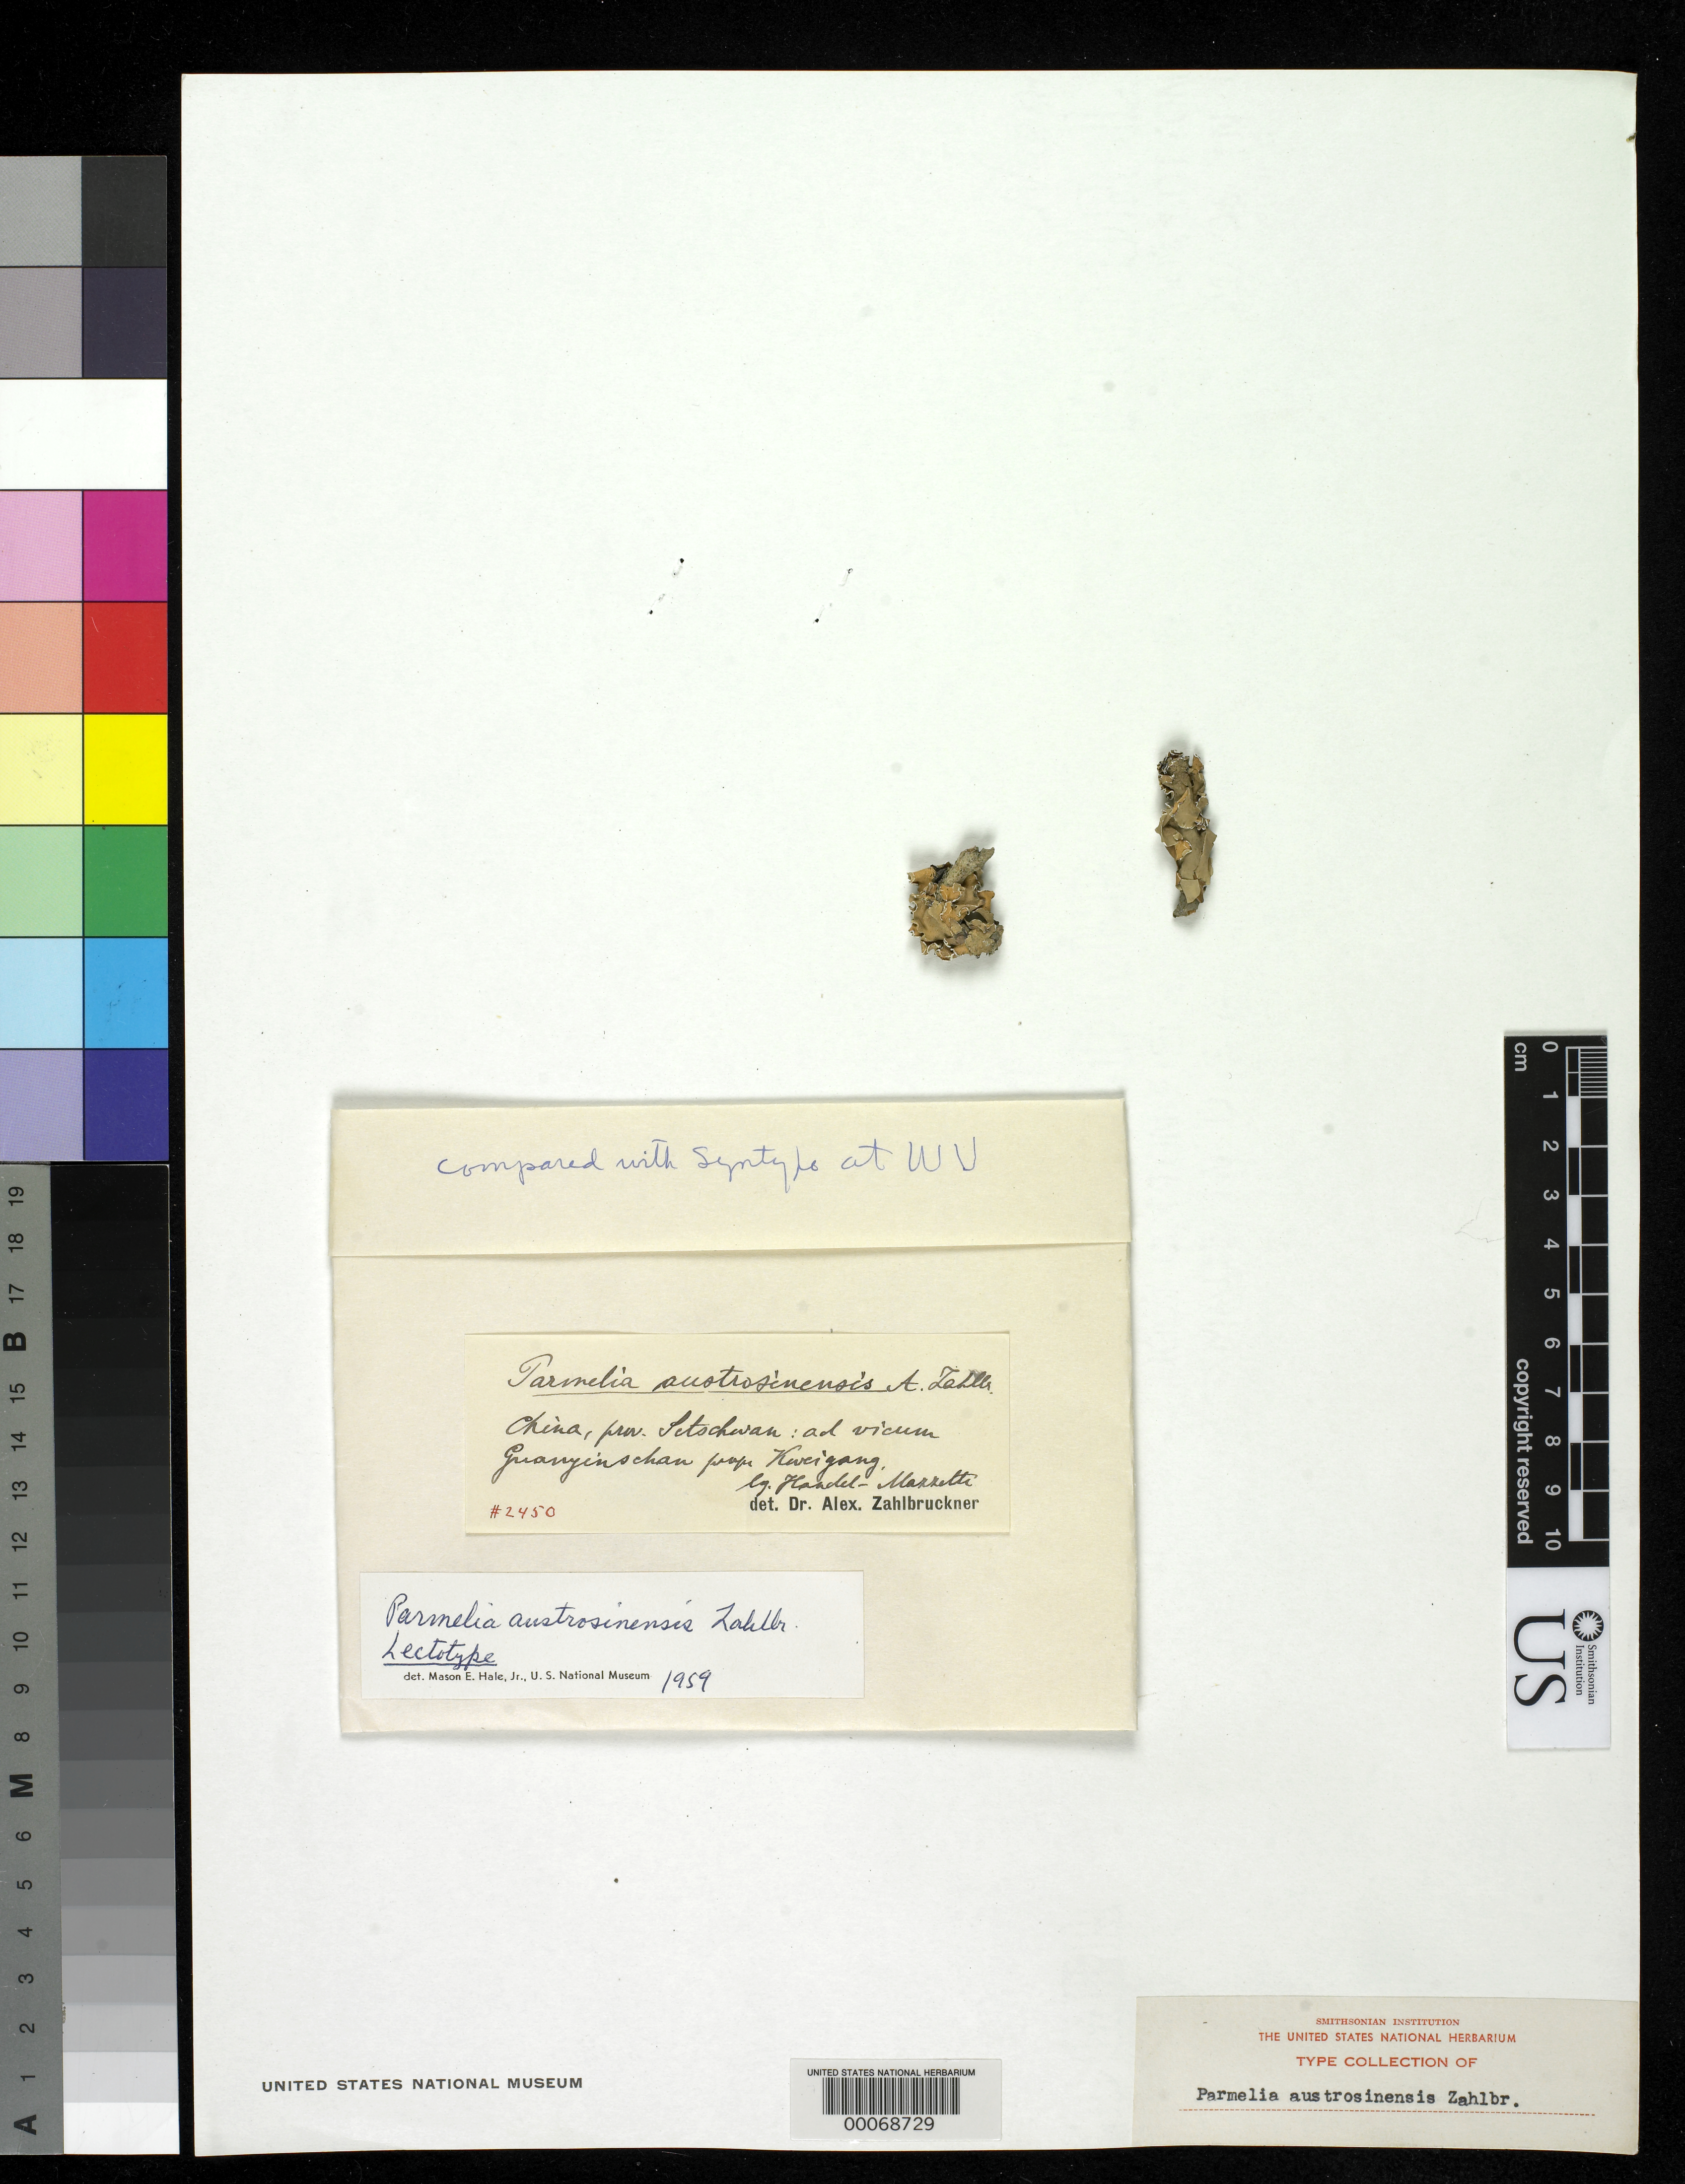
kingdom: Fungi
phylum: Ascomycota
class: Lecanoromycetes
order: Lecanorales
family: Parmeliaceae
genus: Parmelia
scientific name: Parmelia austrosinensis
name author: Zahlbr. in Hand.-Mazz.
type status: Lectotype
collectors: H. Handel-Mazzetti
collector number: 10580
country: China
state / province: Guizhou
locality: Ad vicum Gwany-Inschan, near Kweiyang. [At the village of Gwany-Inschan, near Kweiyang].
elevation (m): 1250